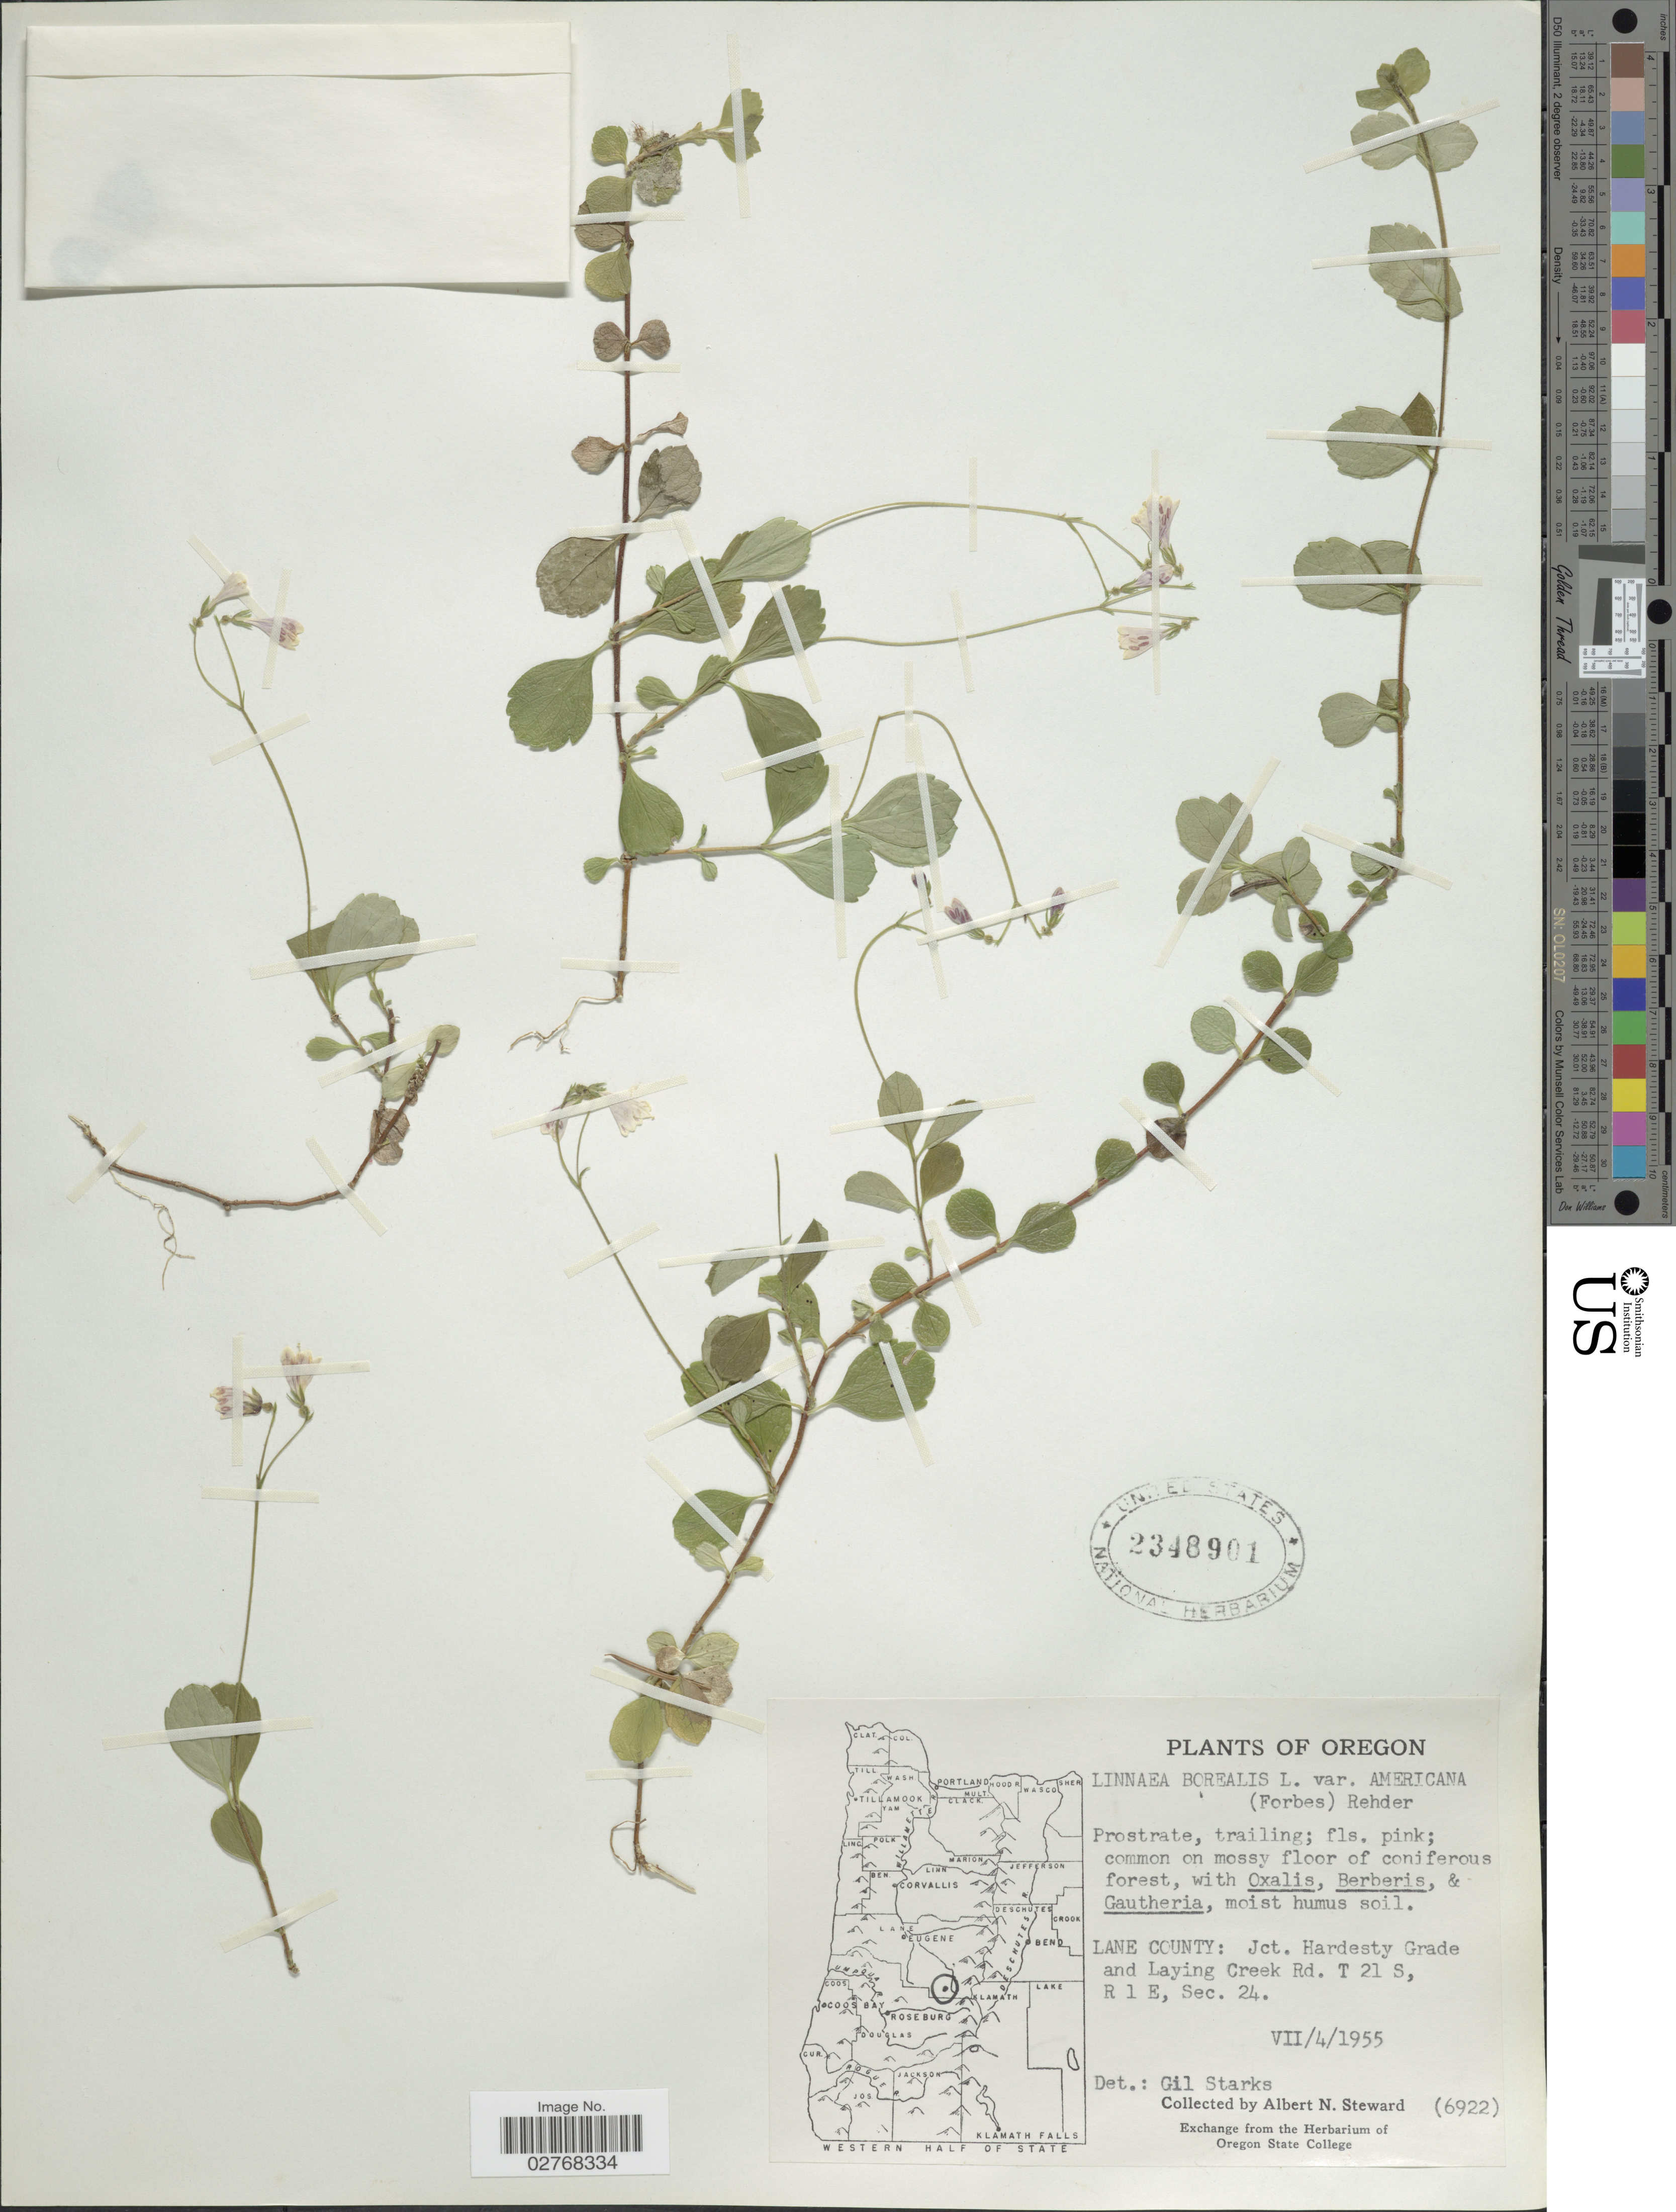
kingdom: Plantae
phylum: Tracheophyta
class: Magnoliopsida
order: Dipsacales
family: Caprifoliaceae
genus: Linnaea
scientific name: Linnaea borealis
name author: L.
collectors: A. N. Steward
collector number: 6922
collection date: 1955-07-04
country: United States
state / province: Oregon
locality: Lane County: Jct. Hardesty Grade and Laying Creek Rd. T 21 S, R 1 E, Sec. 24.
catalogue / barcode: US 2348901